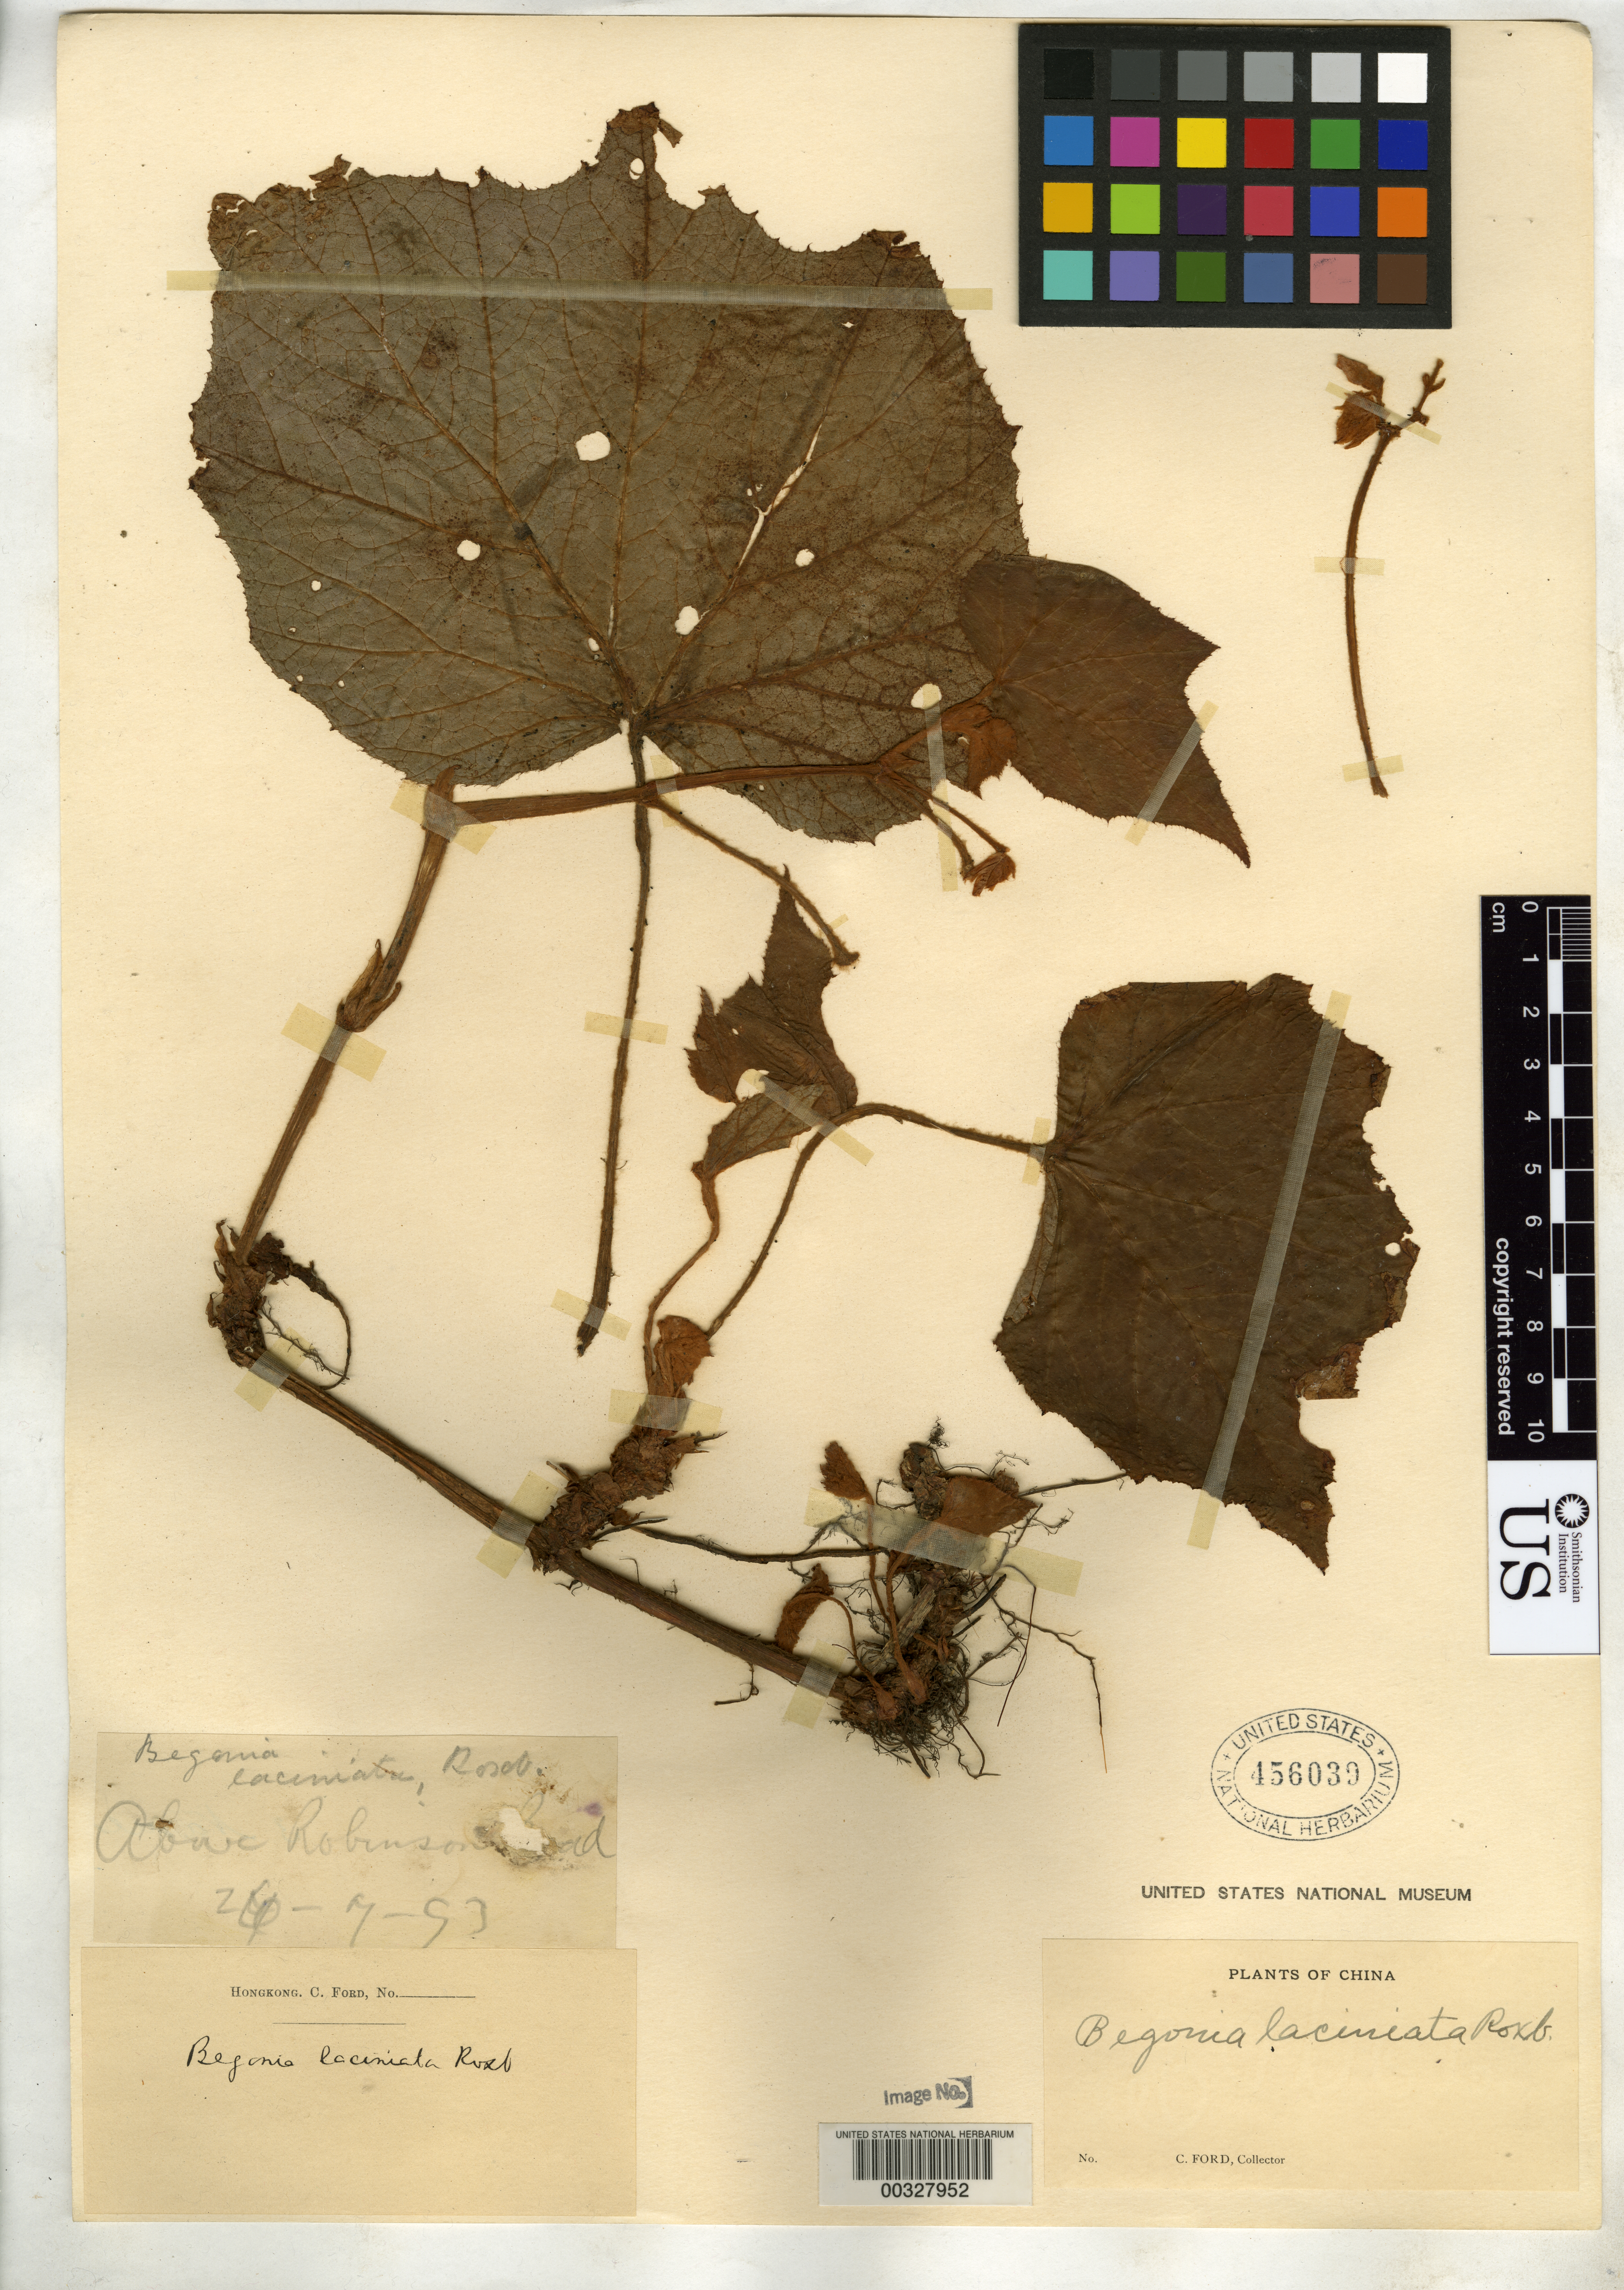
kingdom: Plantae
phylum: Tracheophyta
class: Magnoliopsida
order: Cucurbitales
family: Begoniaceae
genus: Begonia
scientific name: Begonia palmata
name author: D. Don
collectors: C. Ford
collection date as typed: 24 Jul 1893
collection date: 1893-07-24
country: China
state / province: Hong Kong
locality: Above robinson island (ap chau).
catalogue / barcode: US 456039